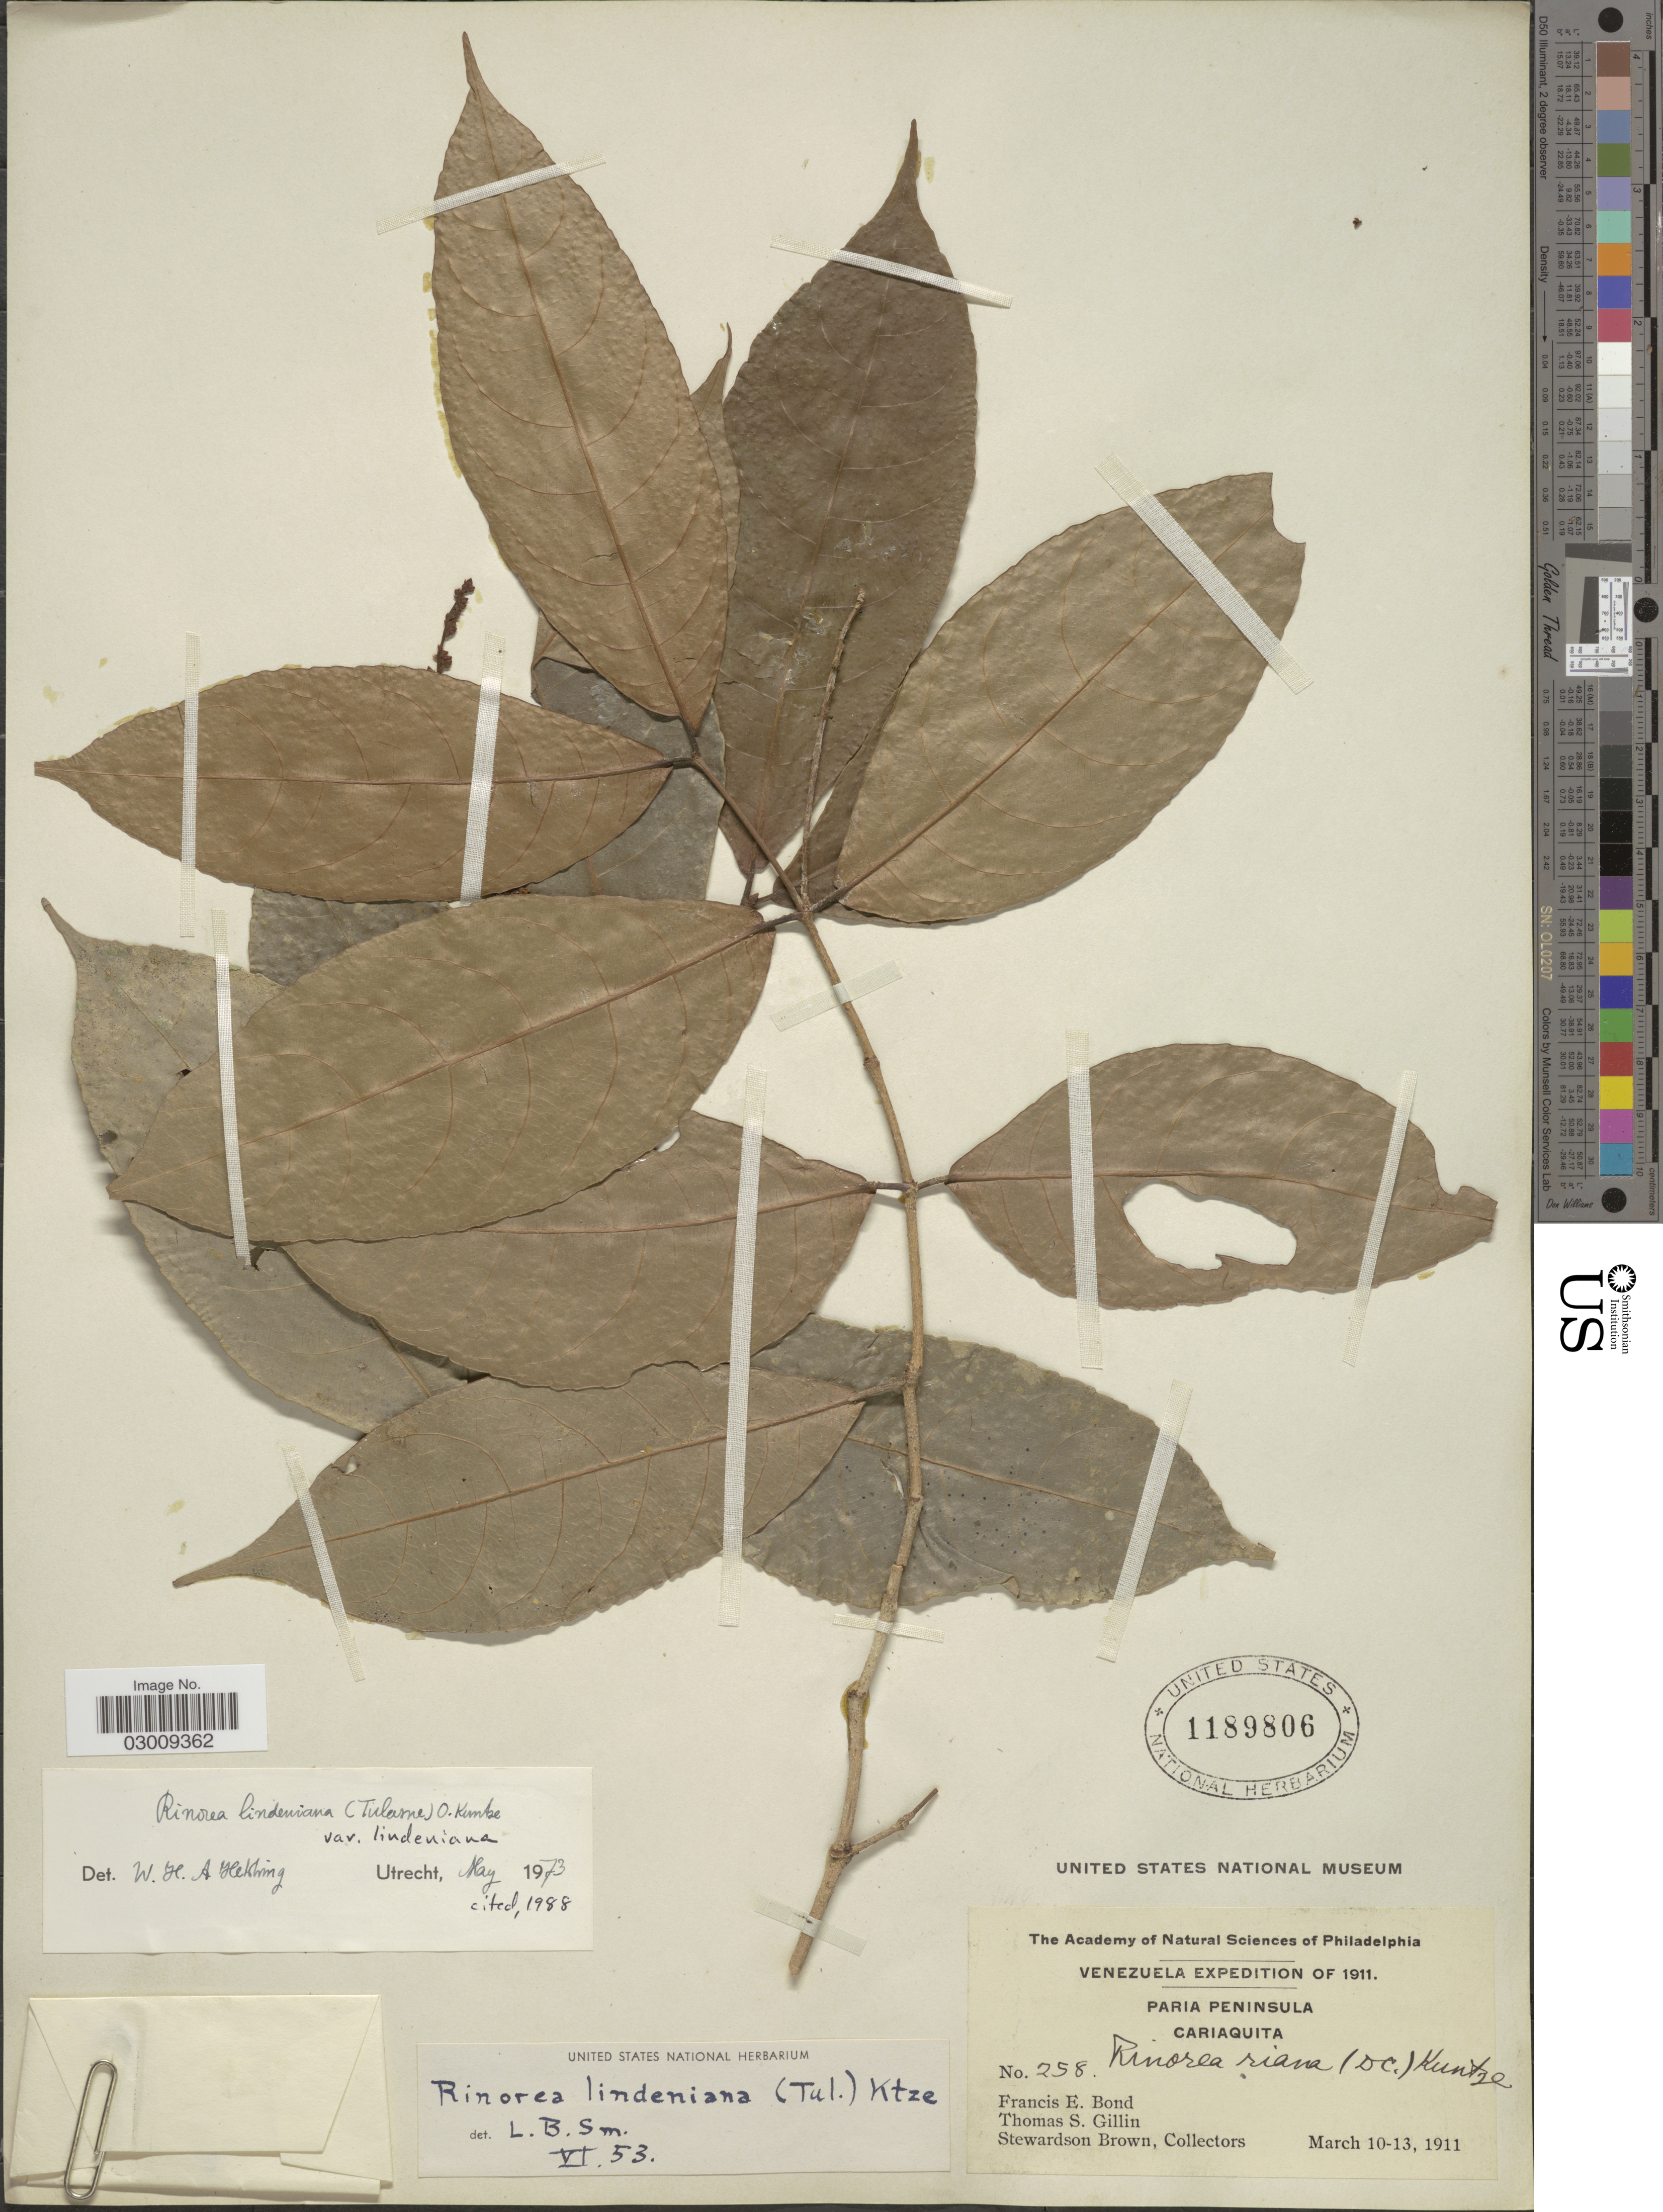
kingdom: Plantae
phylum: Tracheophyta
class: Magnoliopsida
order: Malpighiales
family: Violaceae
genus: Rinorea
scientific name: Rinorea lindeniana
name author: (Tul.) Kuntze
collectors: F. Bond, T. Gillin & S. Brown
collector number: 258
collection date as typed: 10-13 March 1911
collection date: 1911-03-10/1911-03-13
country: Venezuela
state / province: Sucre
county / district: Valdez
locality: Paria Peninsula, Cariaquito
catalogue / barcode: US 1189806